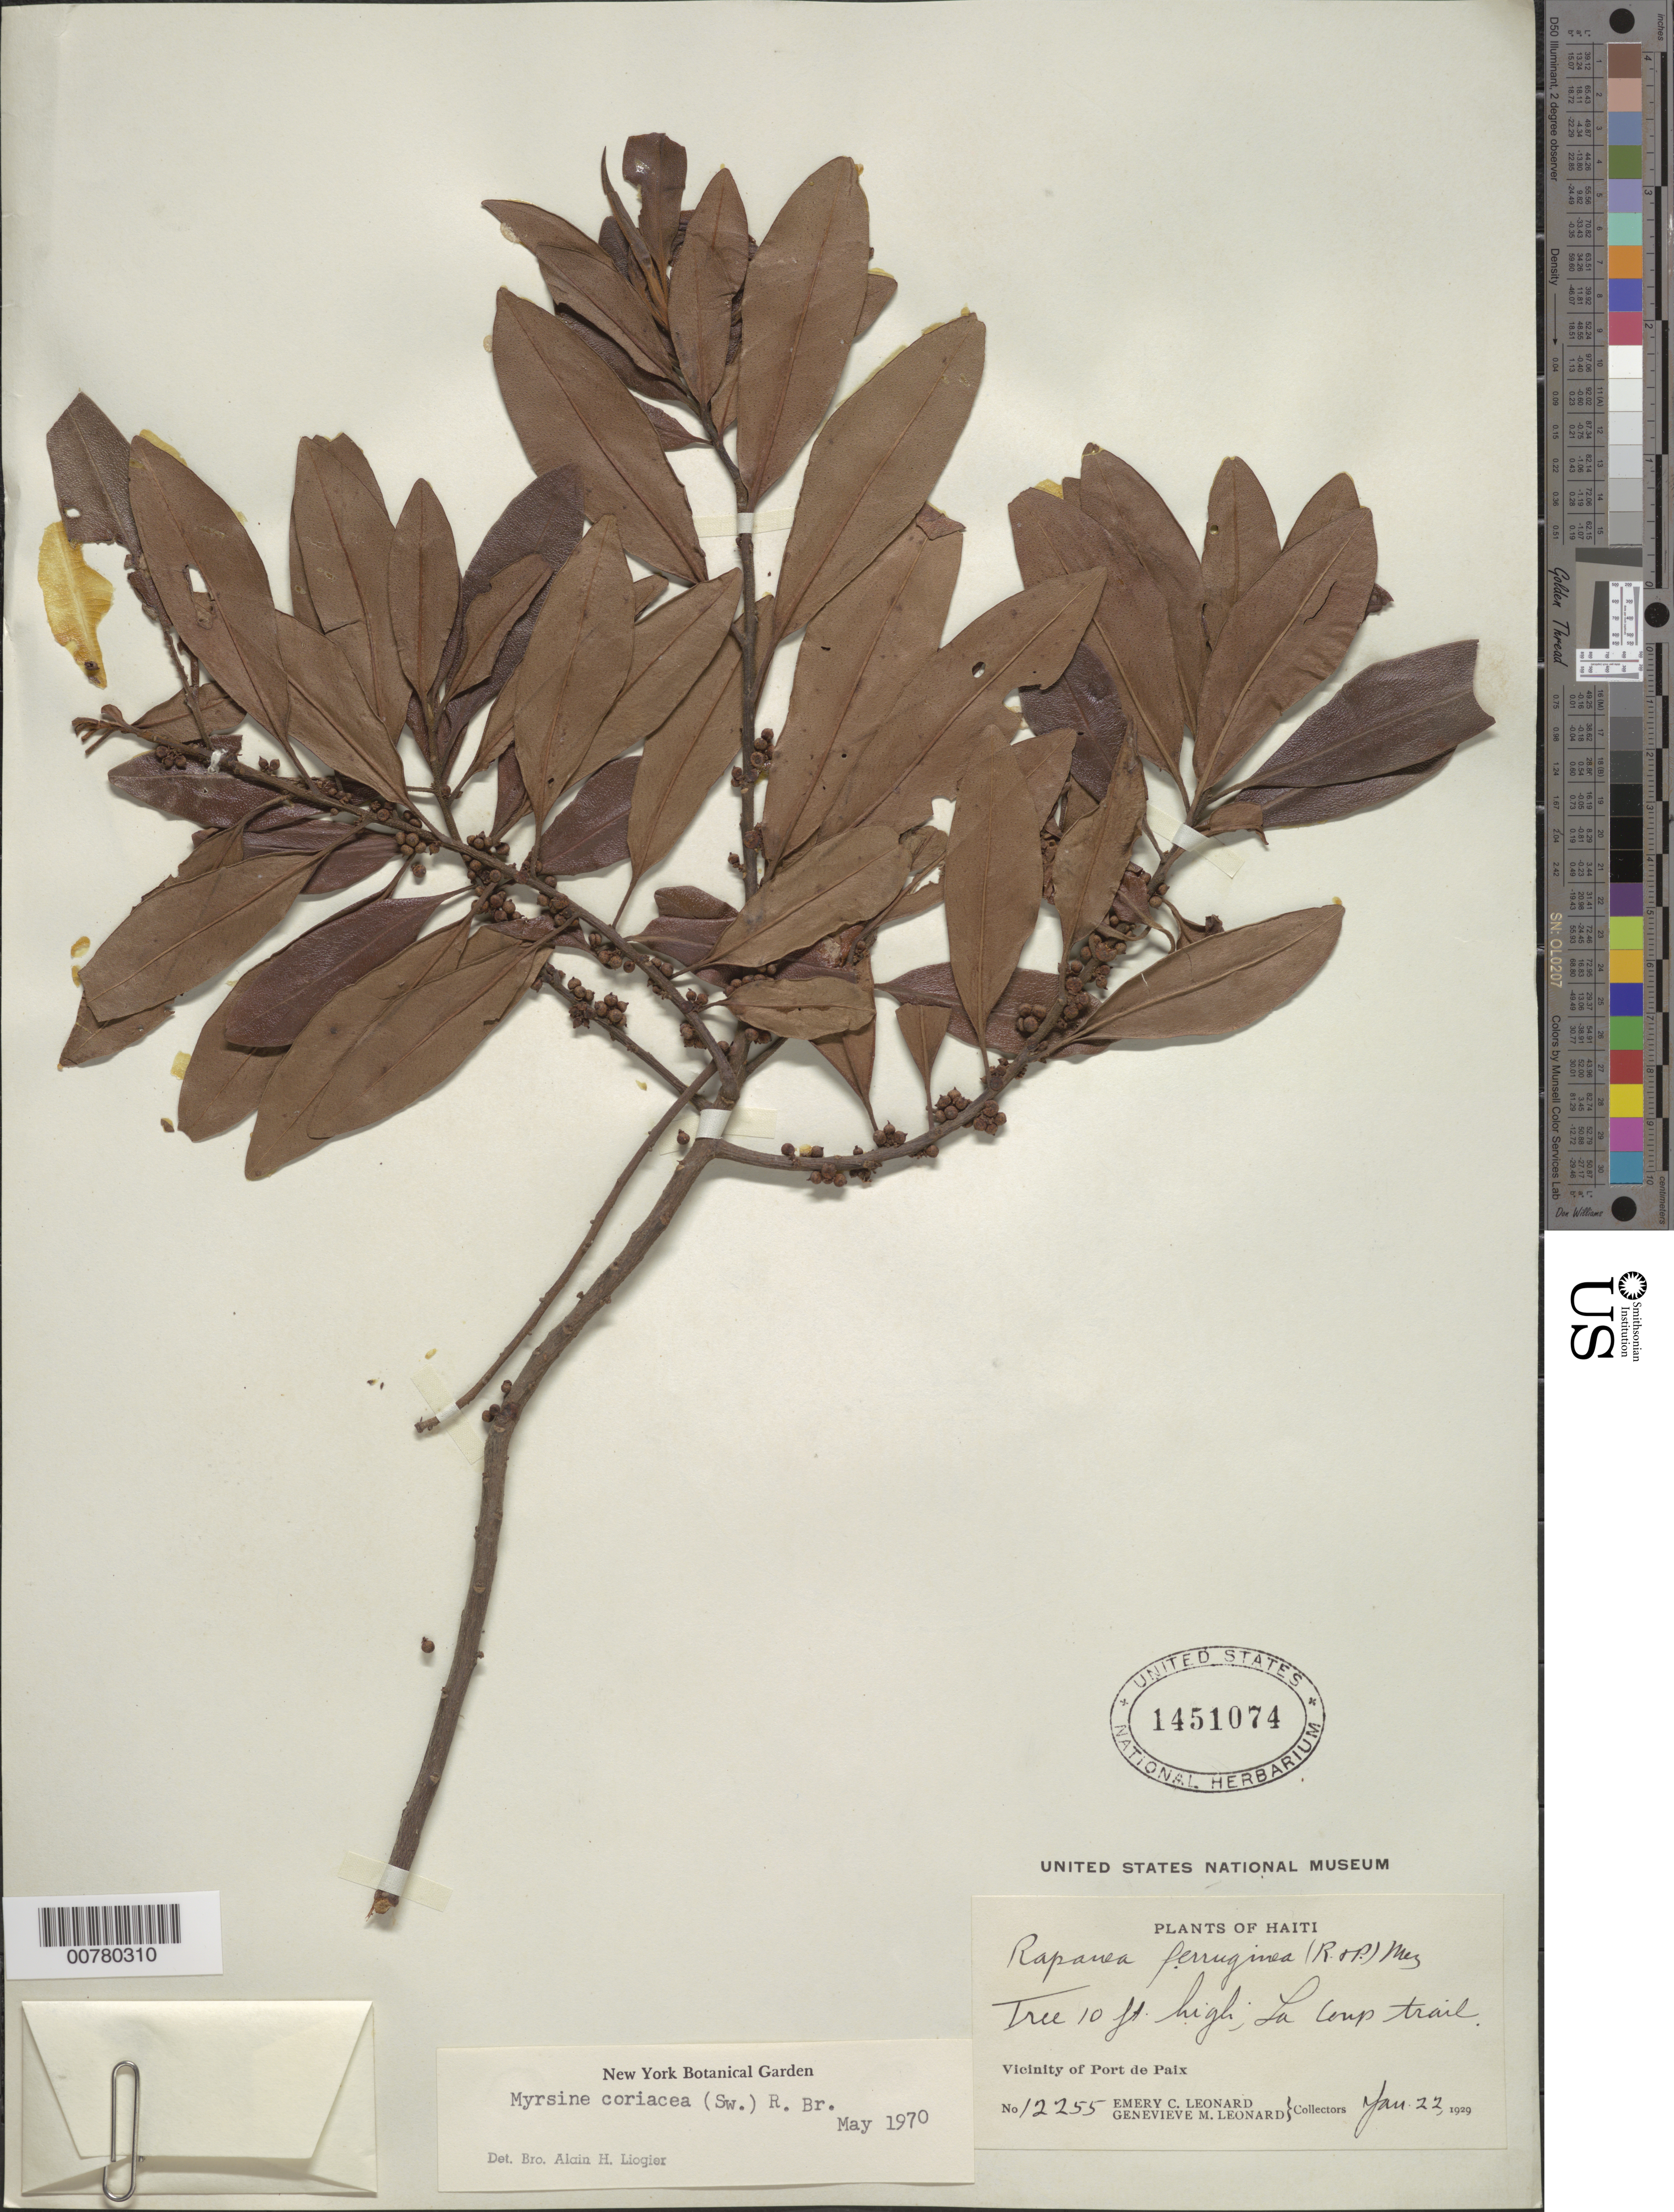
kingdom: Plantae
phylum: Tracheophyta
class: Magnoliopsida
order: Ericales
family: Primulaceae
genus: Myrsine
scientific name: Myrsine coriacea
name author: (Sw.) R. Br. ex Roem. & Schult.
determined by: Liogier, Alain H.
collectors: E. C. Leonard & G. M. Leonard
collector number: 12255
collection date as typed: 22 Jan 1929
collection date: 1929-01-22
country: Haiti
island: Hispaniola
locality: Vicinity of Port de Paix, La Loup trail.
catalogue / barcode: US 1451074